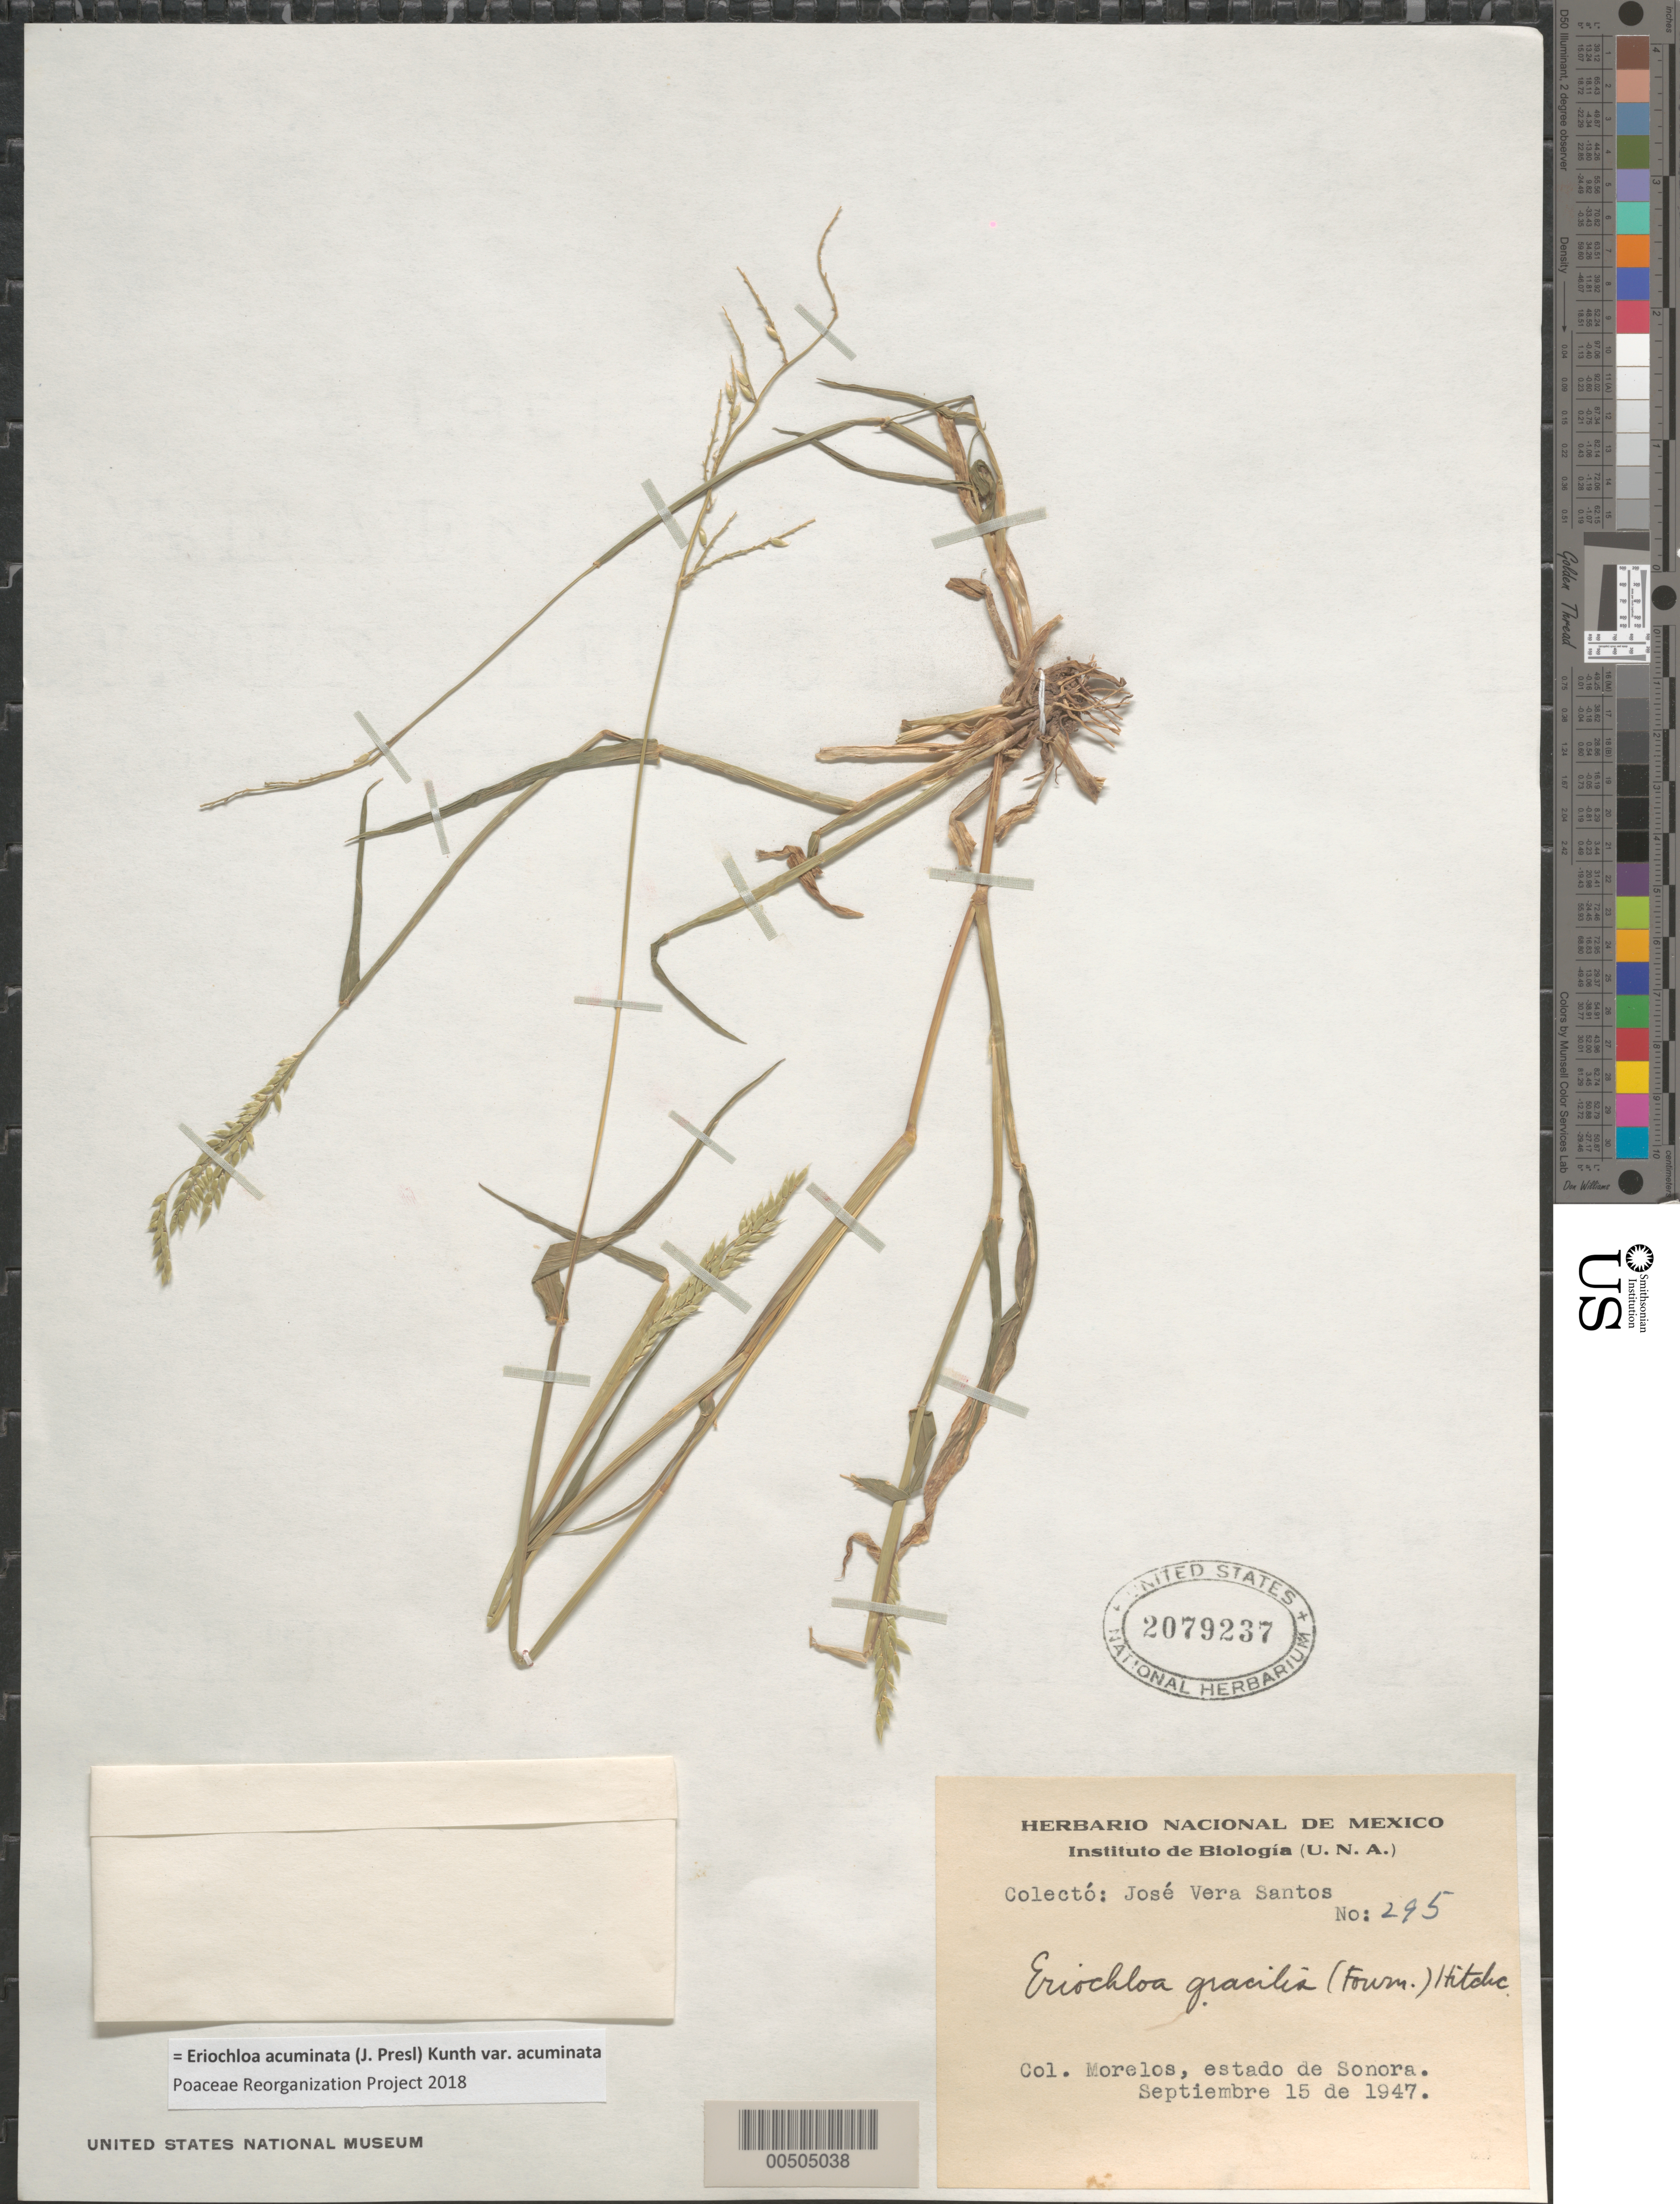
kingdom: Plantae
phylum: Tracheophyta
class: Liliopsida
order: Poales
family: Poaceae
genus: Eriochloa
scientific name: Eriochloa acuminata var. acuminata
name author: (J. Presl) Kunth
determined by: Poaceae Reorganization Project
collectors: J. V. Santos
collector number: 295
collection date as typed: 15 Sep 1947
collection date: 1947-09-15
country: Mexico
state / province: Sonora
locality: Col. Morelos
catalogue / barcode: US 2079237